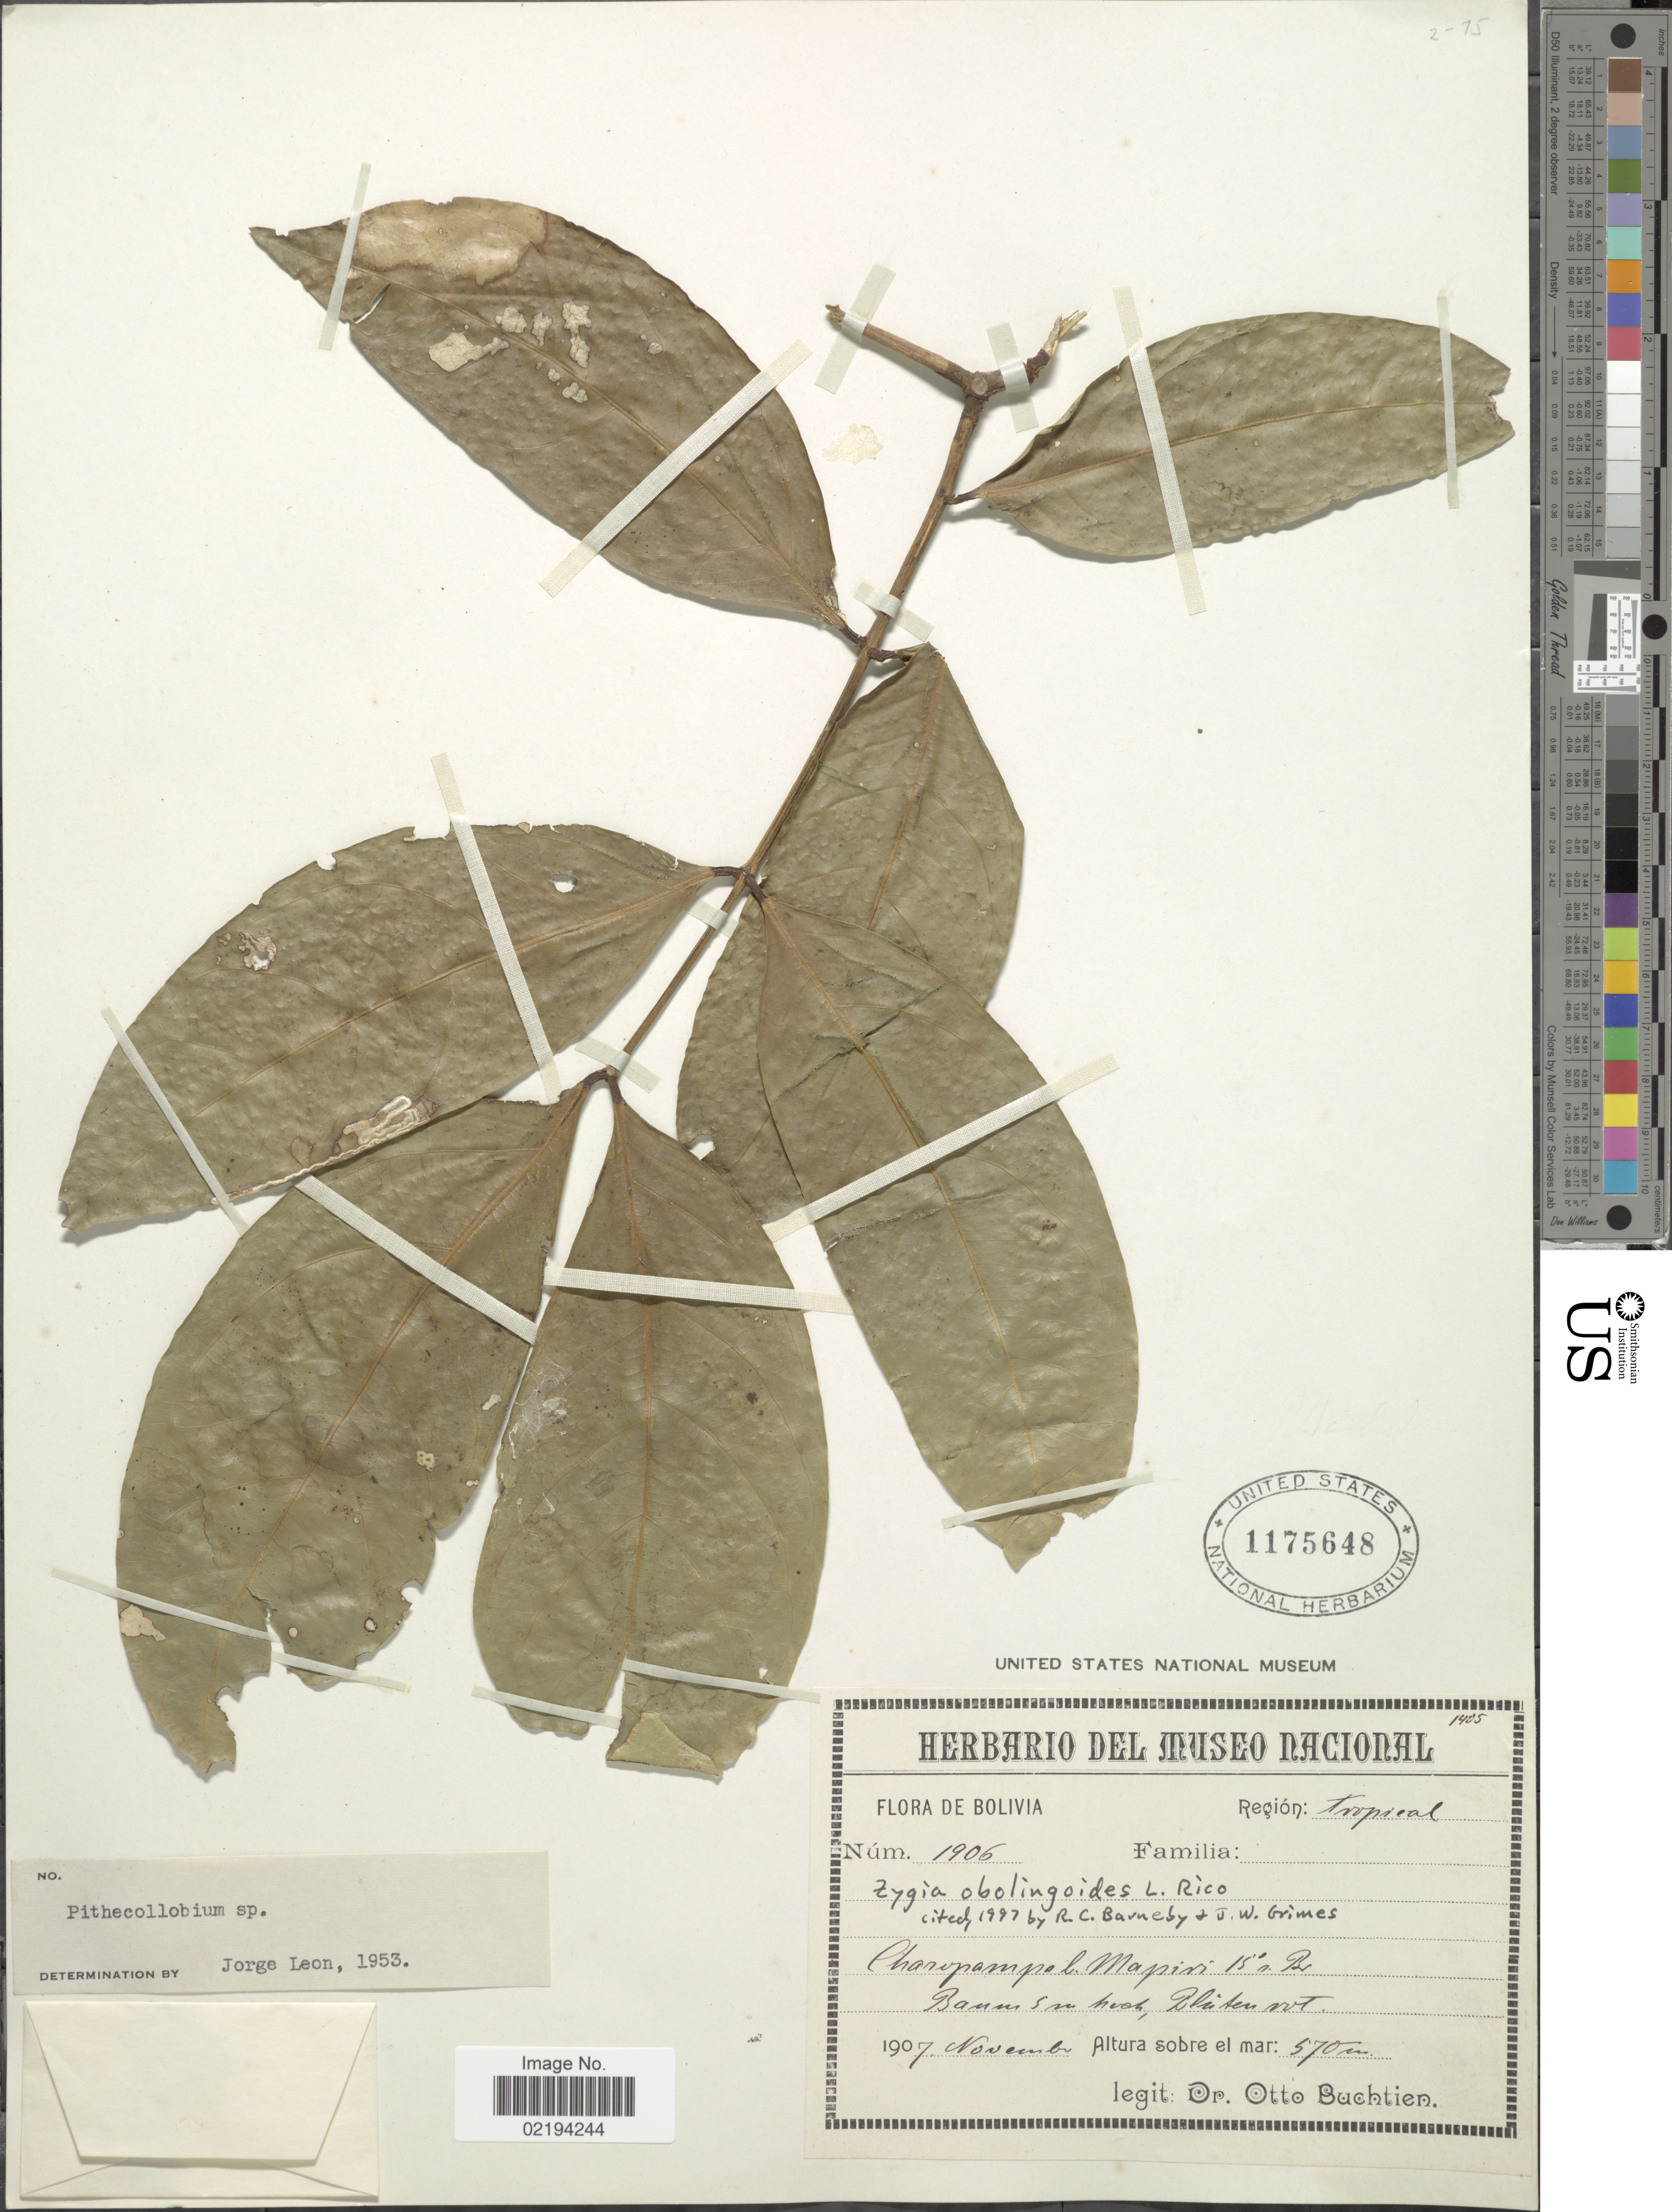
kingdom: Plantae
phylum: Tracheophyta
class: Magnoliopsida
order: Fabales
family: Fabaceae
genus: Zygia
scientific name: Zygia obolingoides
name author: L. Rico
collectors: O. Buchtien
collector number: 1906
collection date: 1907-11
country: Bolivia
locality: Region: tropical, Charopampa l. Mapiri 15°s. Br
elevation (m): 570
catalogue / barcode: US 1175648